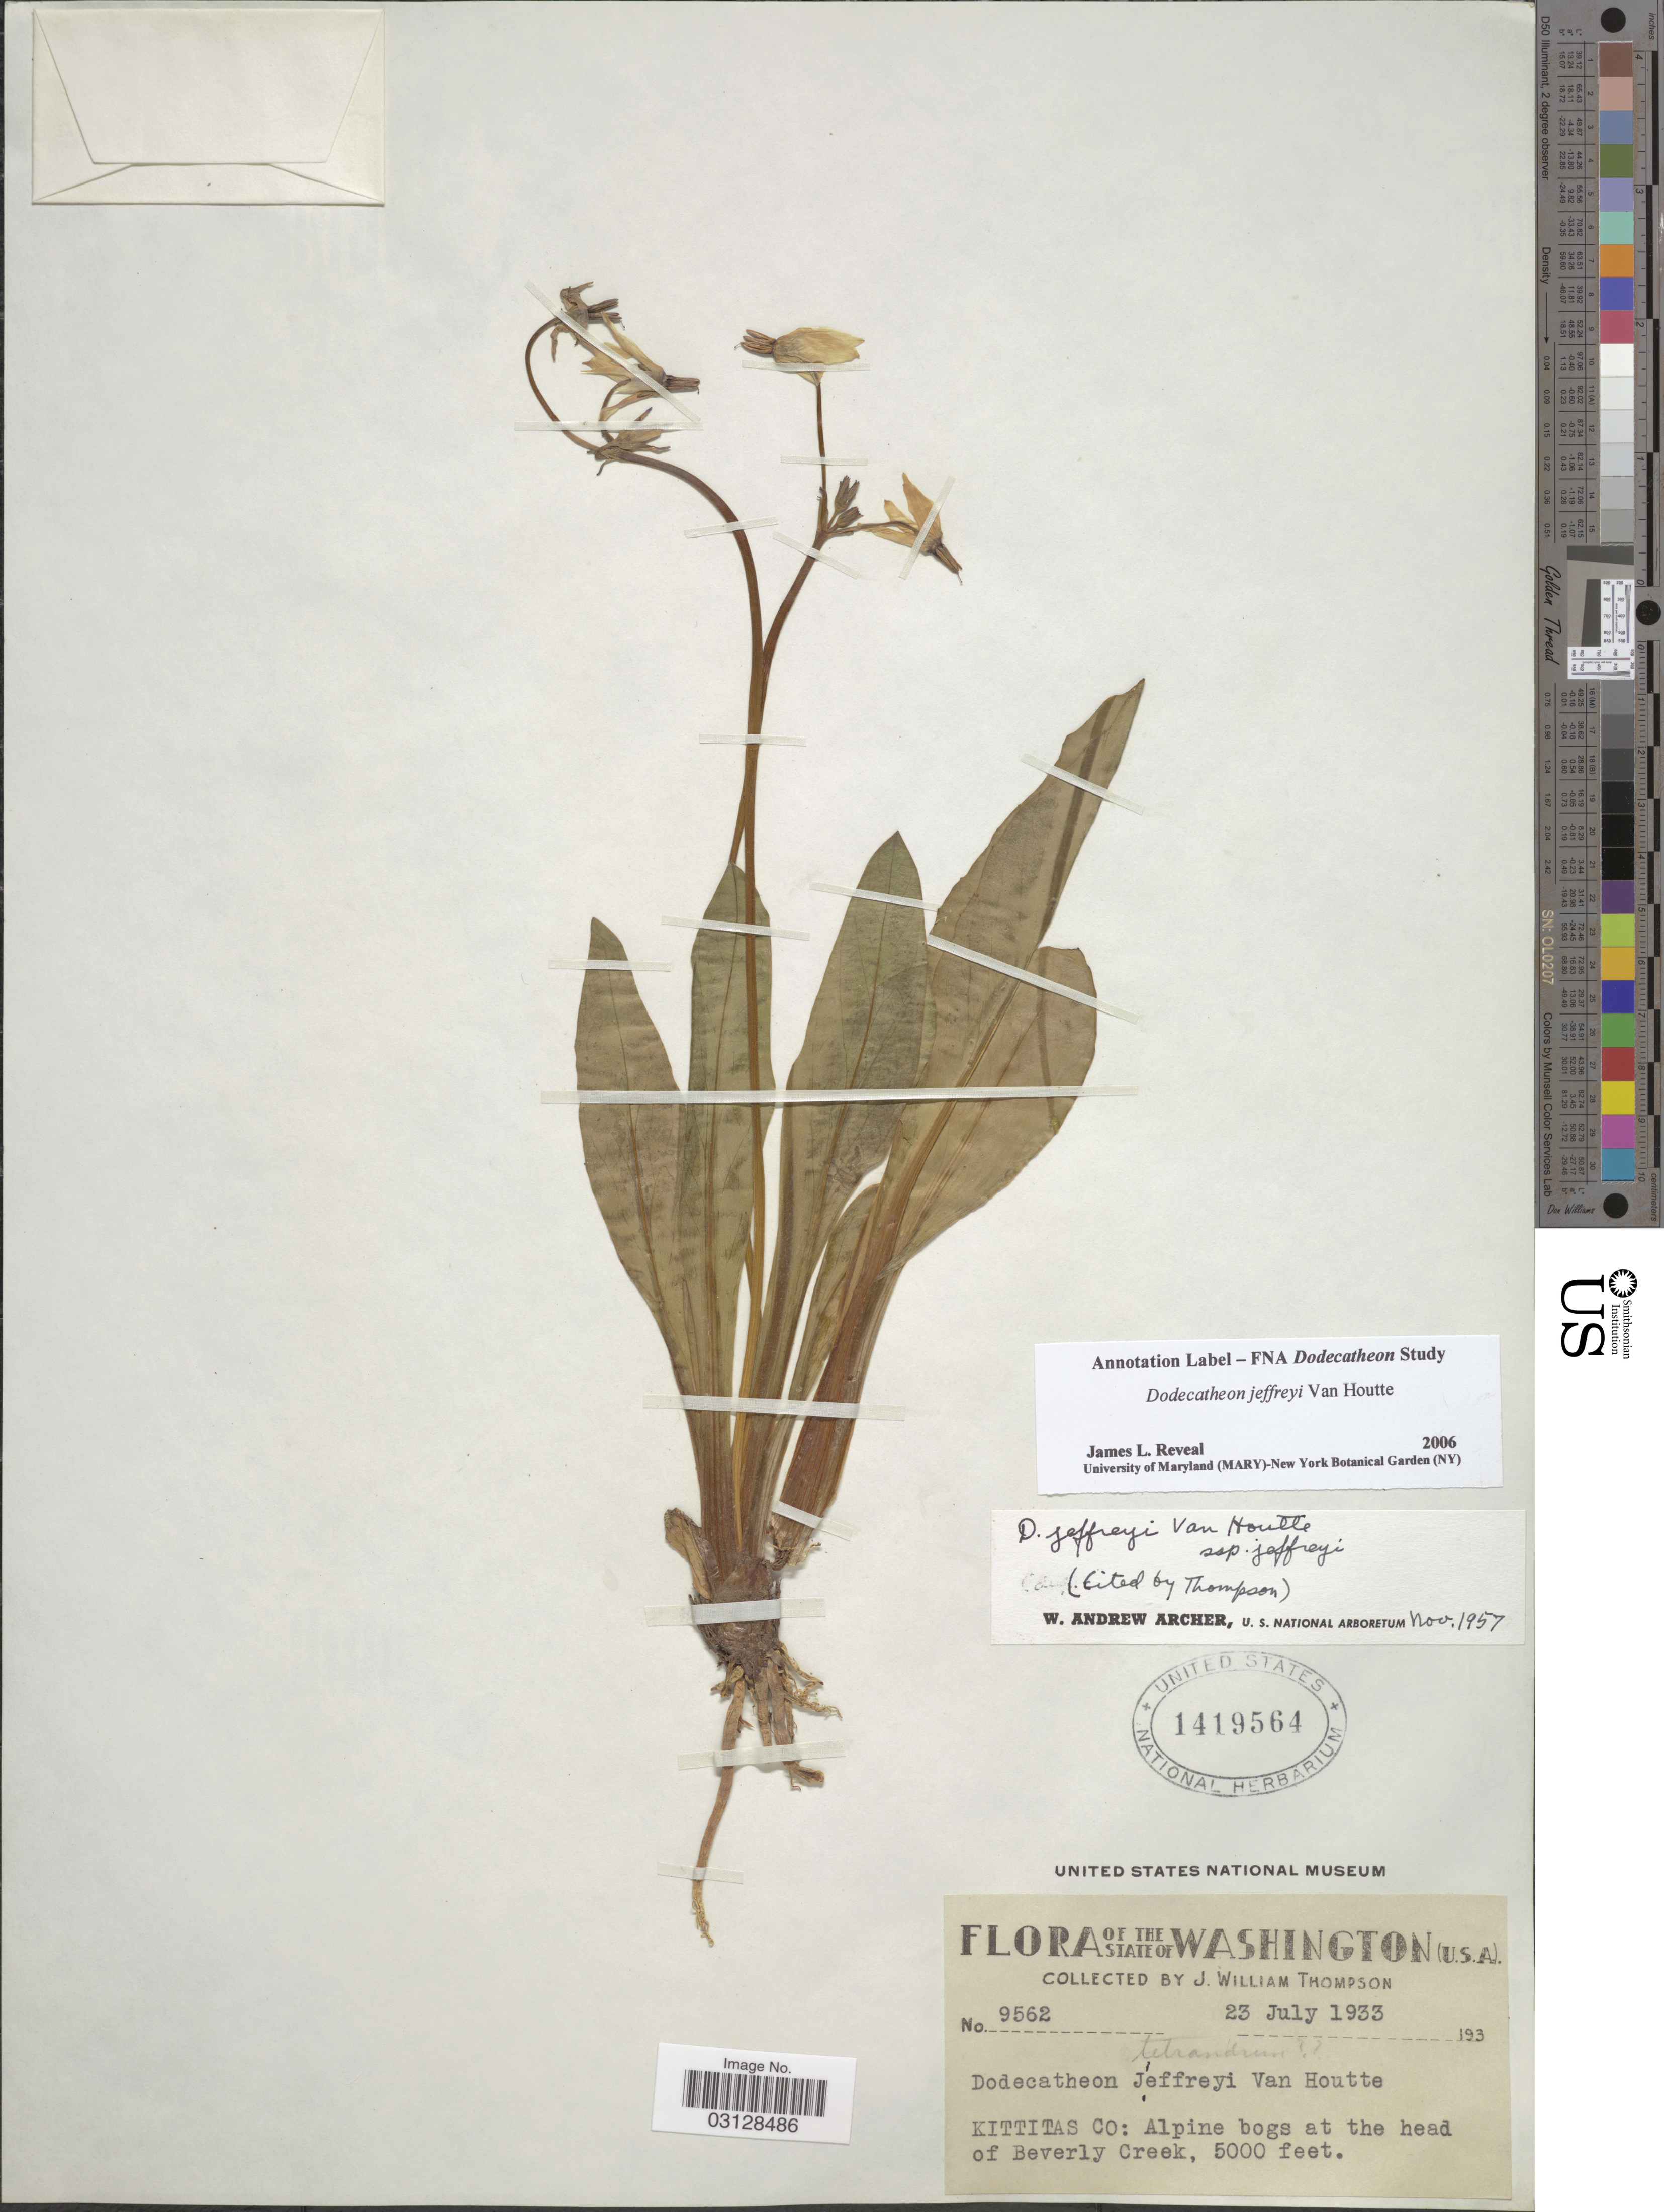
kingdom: Plantae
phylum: Tracheophyta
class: Magnoliopsida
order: Ericales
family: Primulaceae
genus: Dodecatheon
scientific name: Dodecatheon jeffreyi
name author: Van Houtte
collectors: J. W. Thompson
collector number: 9562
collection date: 1933-07-23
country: United States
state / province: Washington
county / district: Kittitas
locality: Kittitas Co: Alpine bogs at the head of Beverly Creek.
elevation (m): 1524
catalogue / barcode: US 1419564